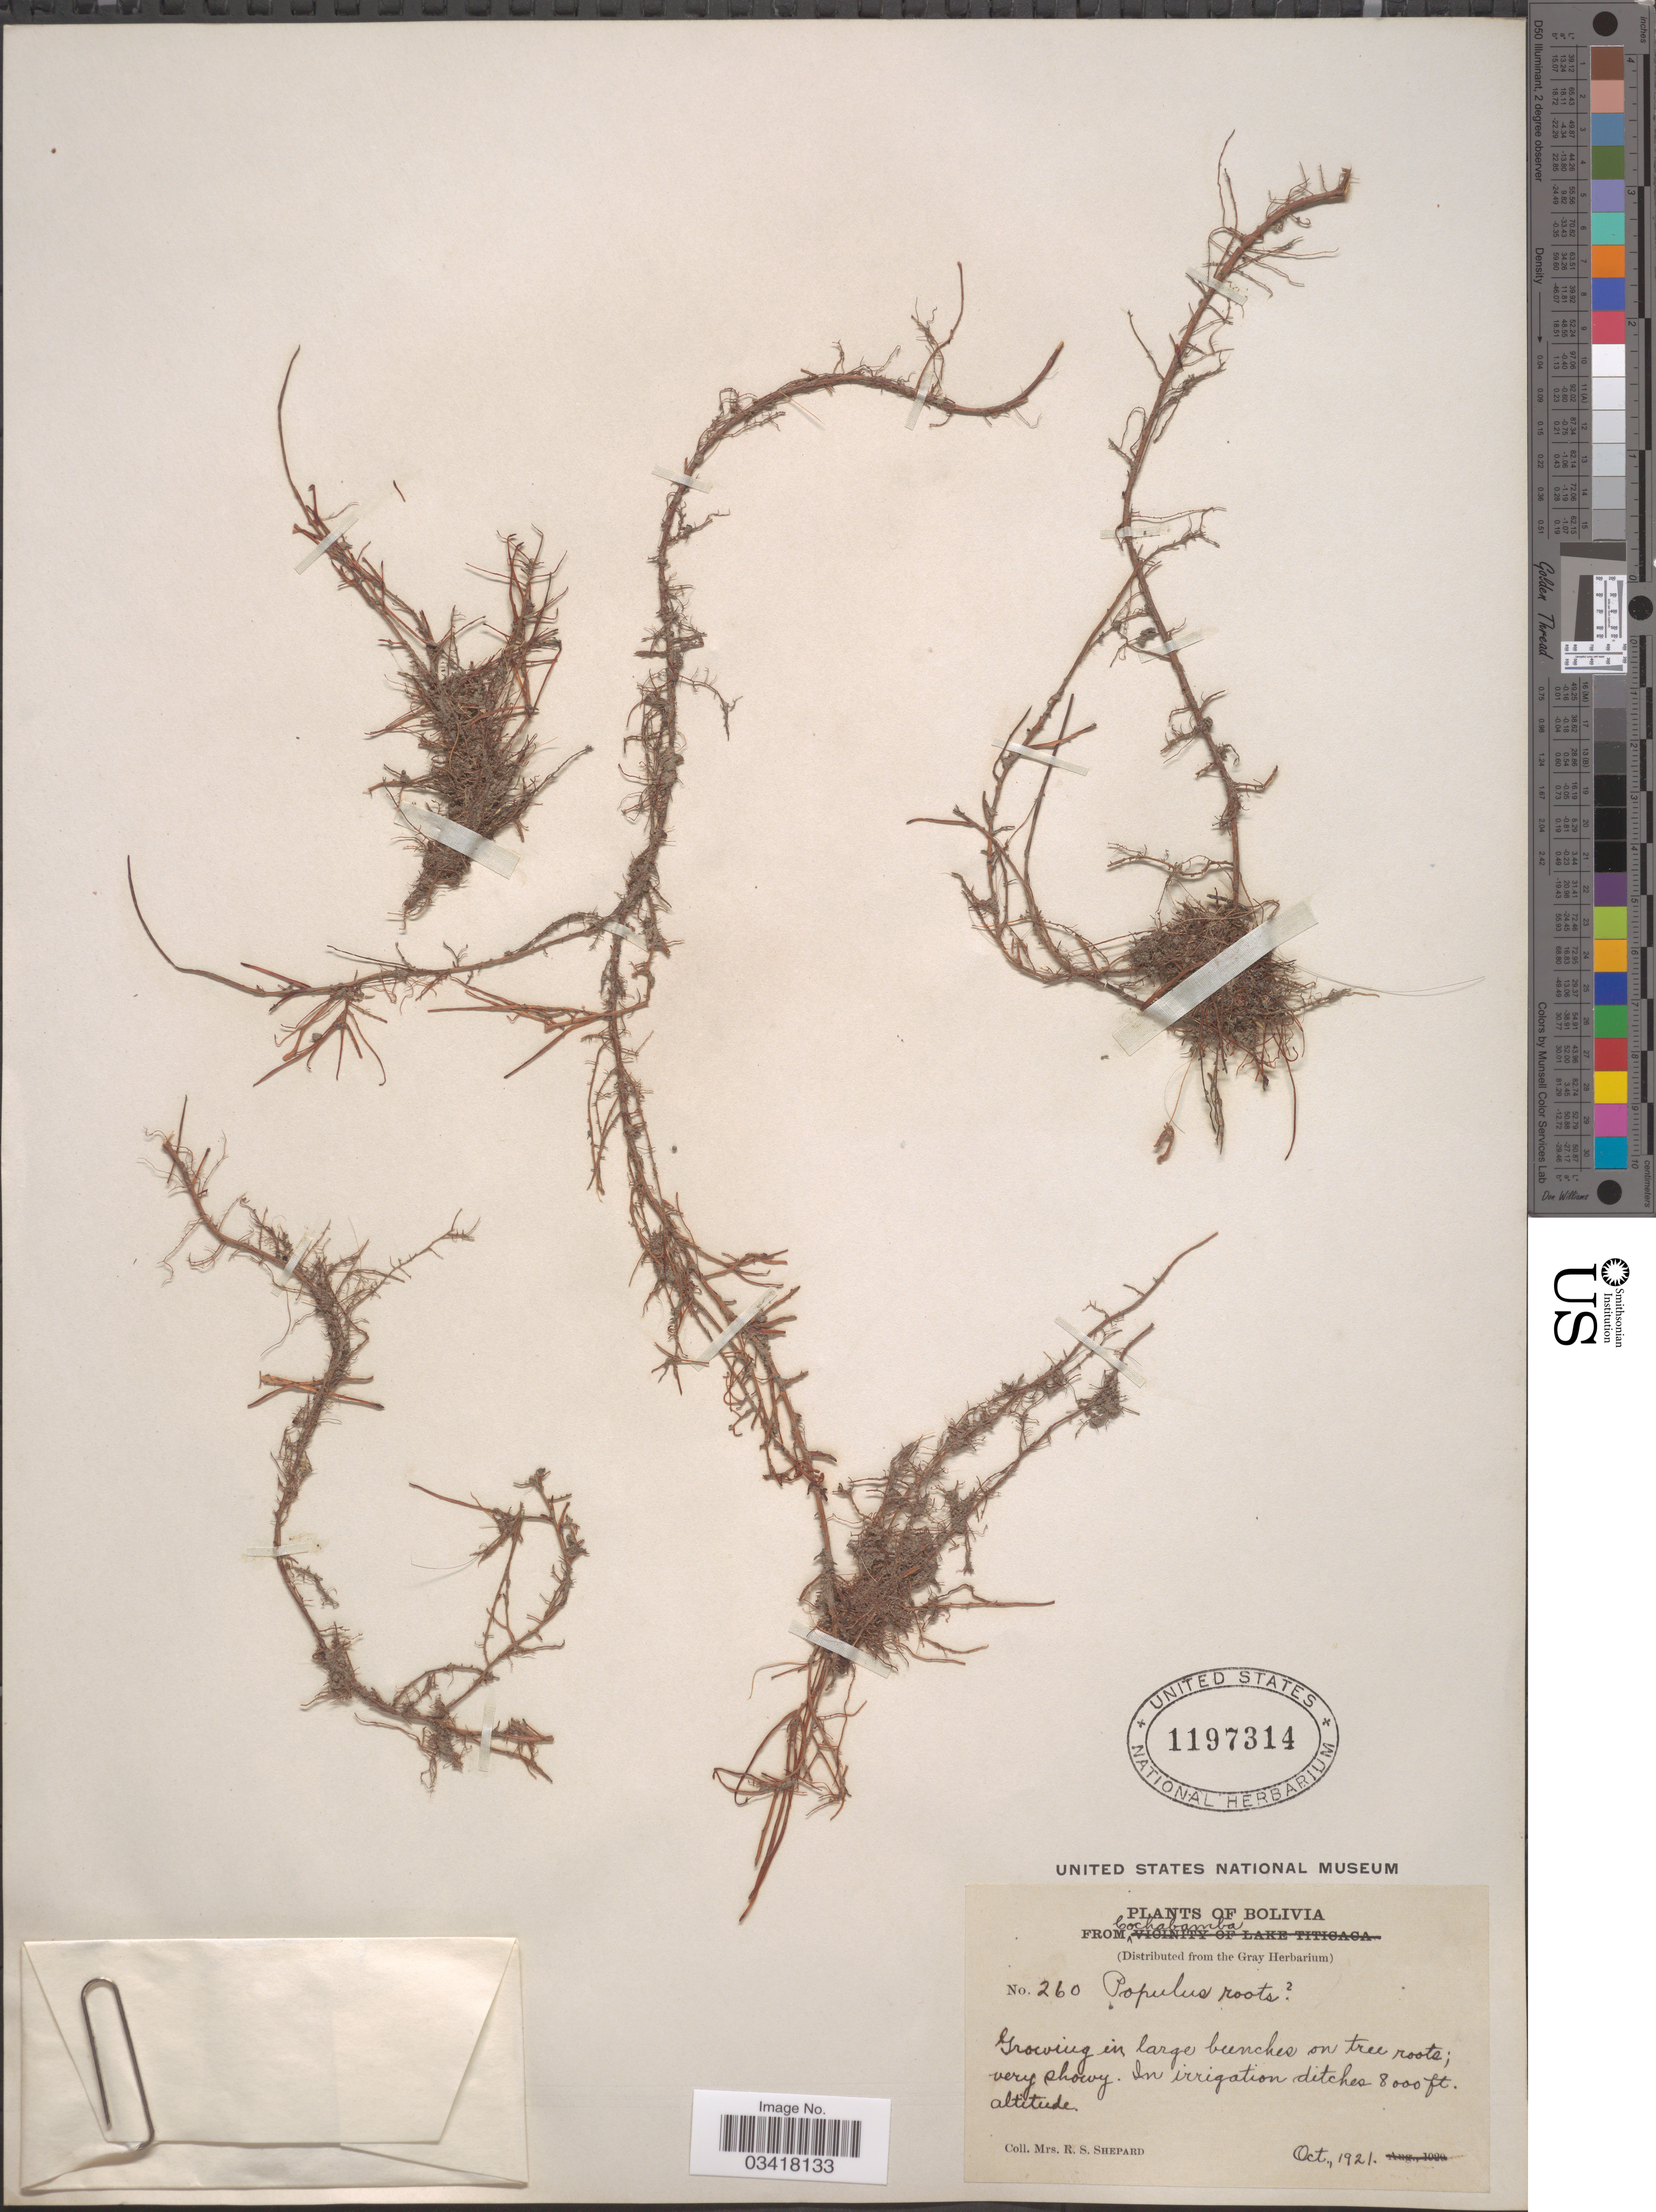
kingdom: Plantae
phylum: Tracheophyta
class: Magnoliopsida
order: Malpighiales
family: Salicaceae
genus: Populus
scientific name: Populus sp.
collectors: R. Shepard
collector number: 260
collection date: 1921-10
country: Bolivia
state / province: Cochabamba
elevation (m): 2438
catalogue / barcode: US 1197314